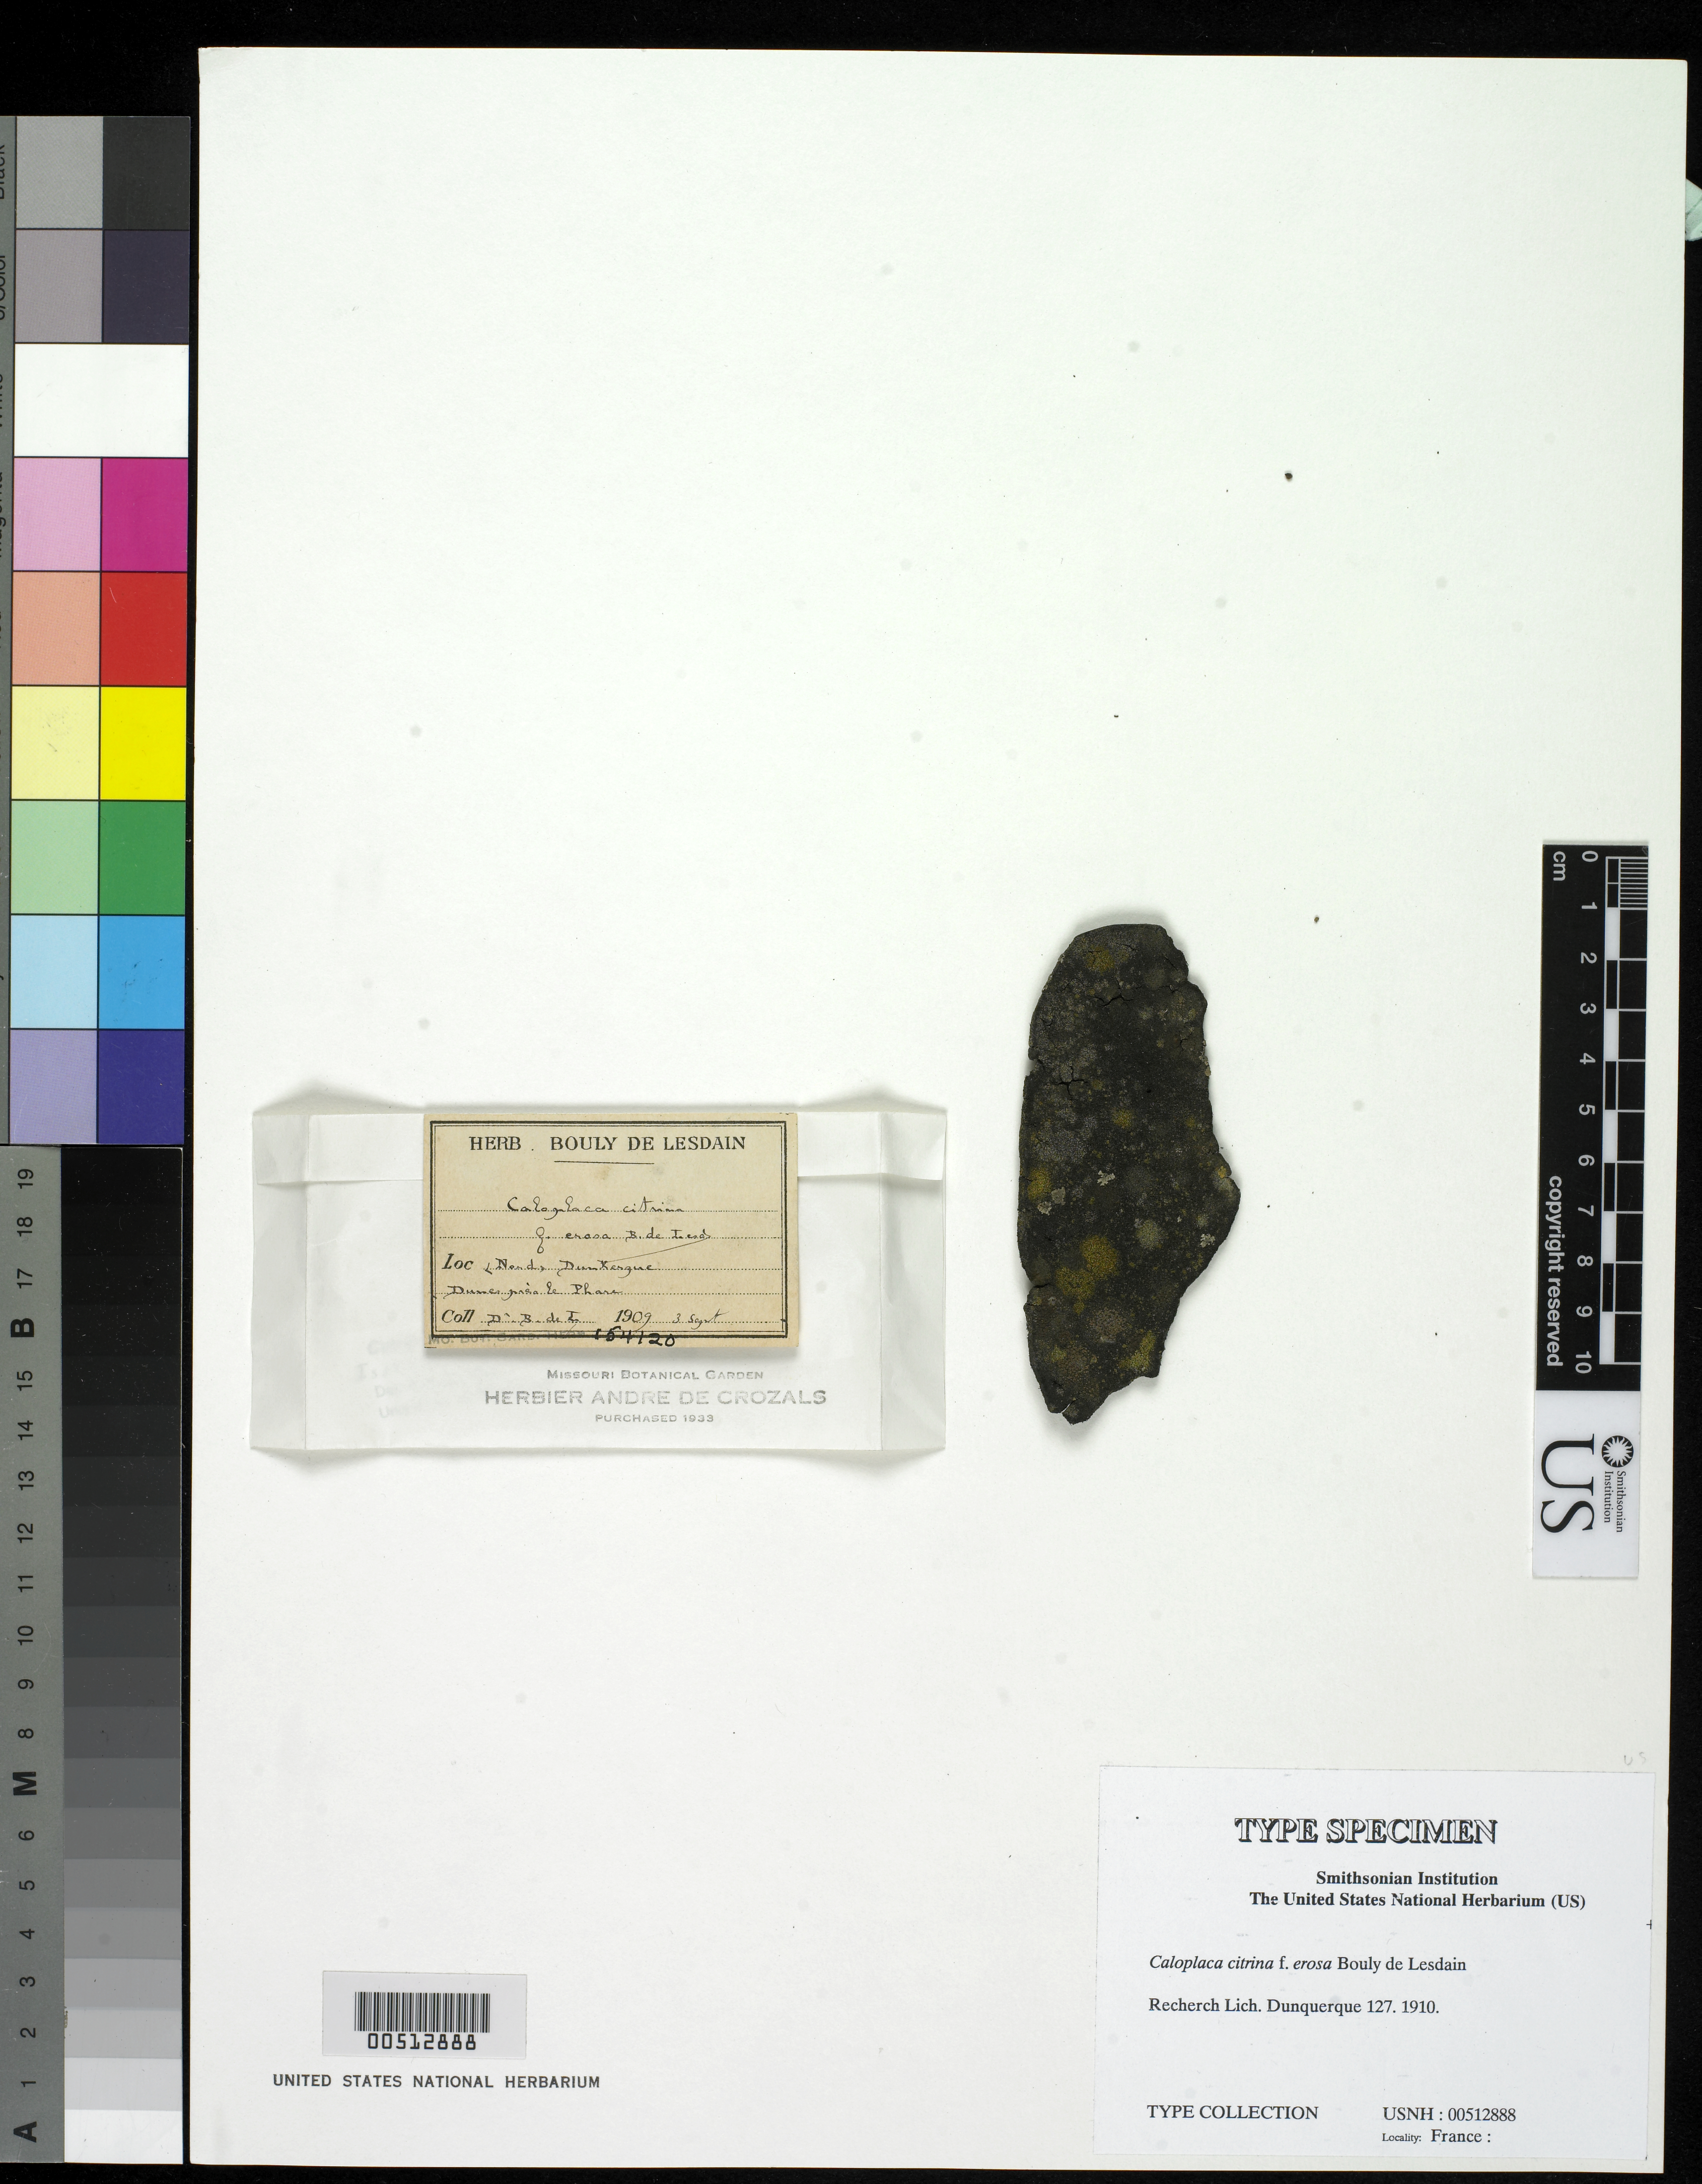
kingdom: Fungi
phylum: Ascomycota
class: Lecanoromycetes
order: Teloschistales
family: Teloschistaceae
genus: Caloplaca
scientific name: Caloplaca citrina f. erosa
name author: B. de Lesd.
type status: Type Collection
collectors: M. Bouly de Lesdain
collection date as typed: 03 Sep 1910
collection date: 1910-09-03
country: France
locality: Dunes pres Le Phare.(?) [Dunes near Le Phare. (the lighthouse?)]